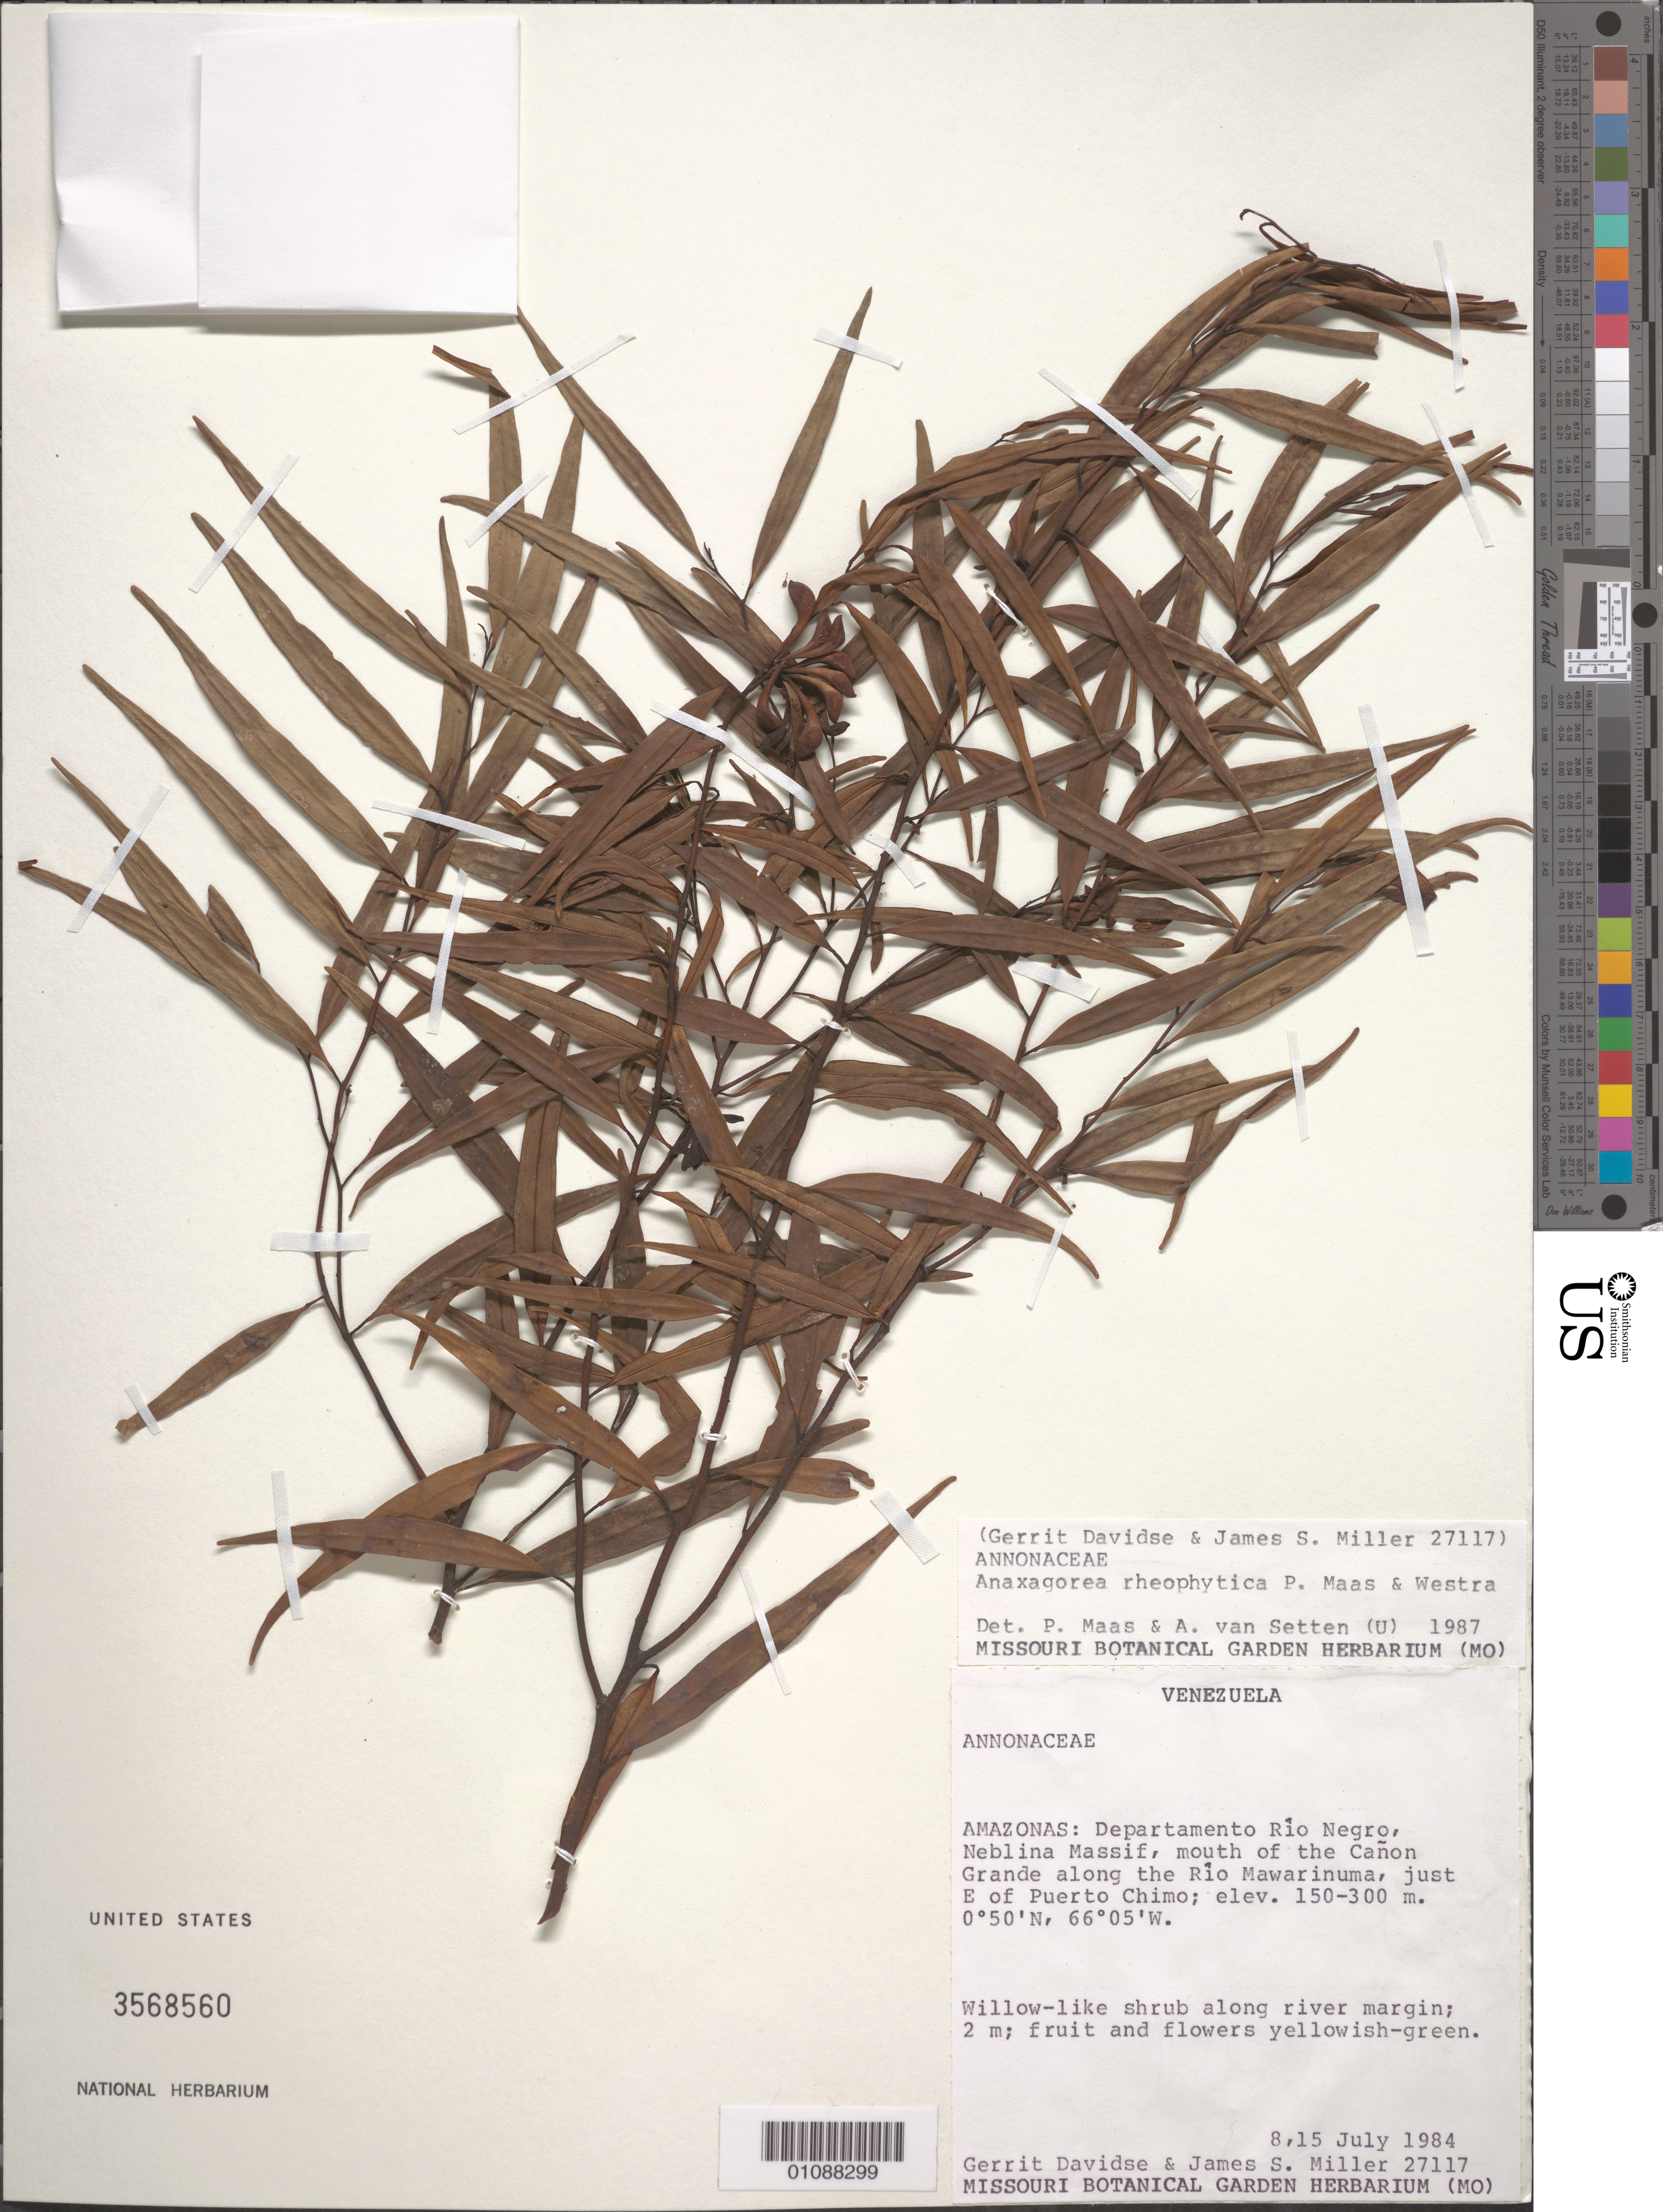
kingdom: Plantae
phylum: Tracheophyta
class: Magnoliopsida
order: Magnoliales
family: Annonaceae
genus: Anaxagorea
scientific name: Anaxagorea rheophytica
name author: Maas & Westra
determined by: Maas, P. J.; van Setten, A. U.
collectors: G. Davidse & J. S. Miller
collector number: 27117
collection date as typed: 8-Jul-84 to 15-Jul-84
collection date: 1984-07-08/1984-07-15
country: Venezuela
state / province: Amazonas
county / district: Río Negro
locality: Neblina Massif, mouth of the Canon Grande along the Rio Mawarinuma, just E of Puerto Chimo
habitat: Along river margin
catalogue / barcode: US 3568560